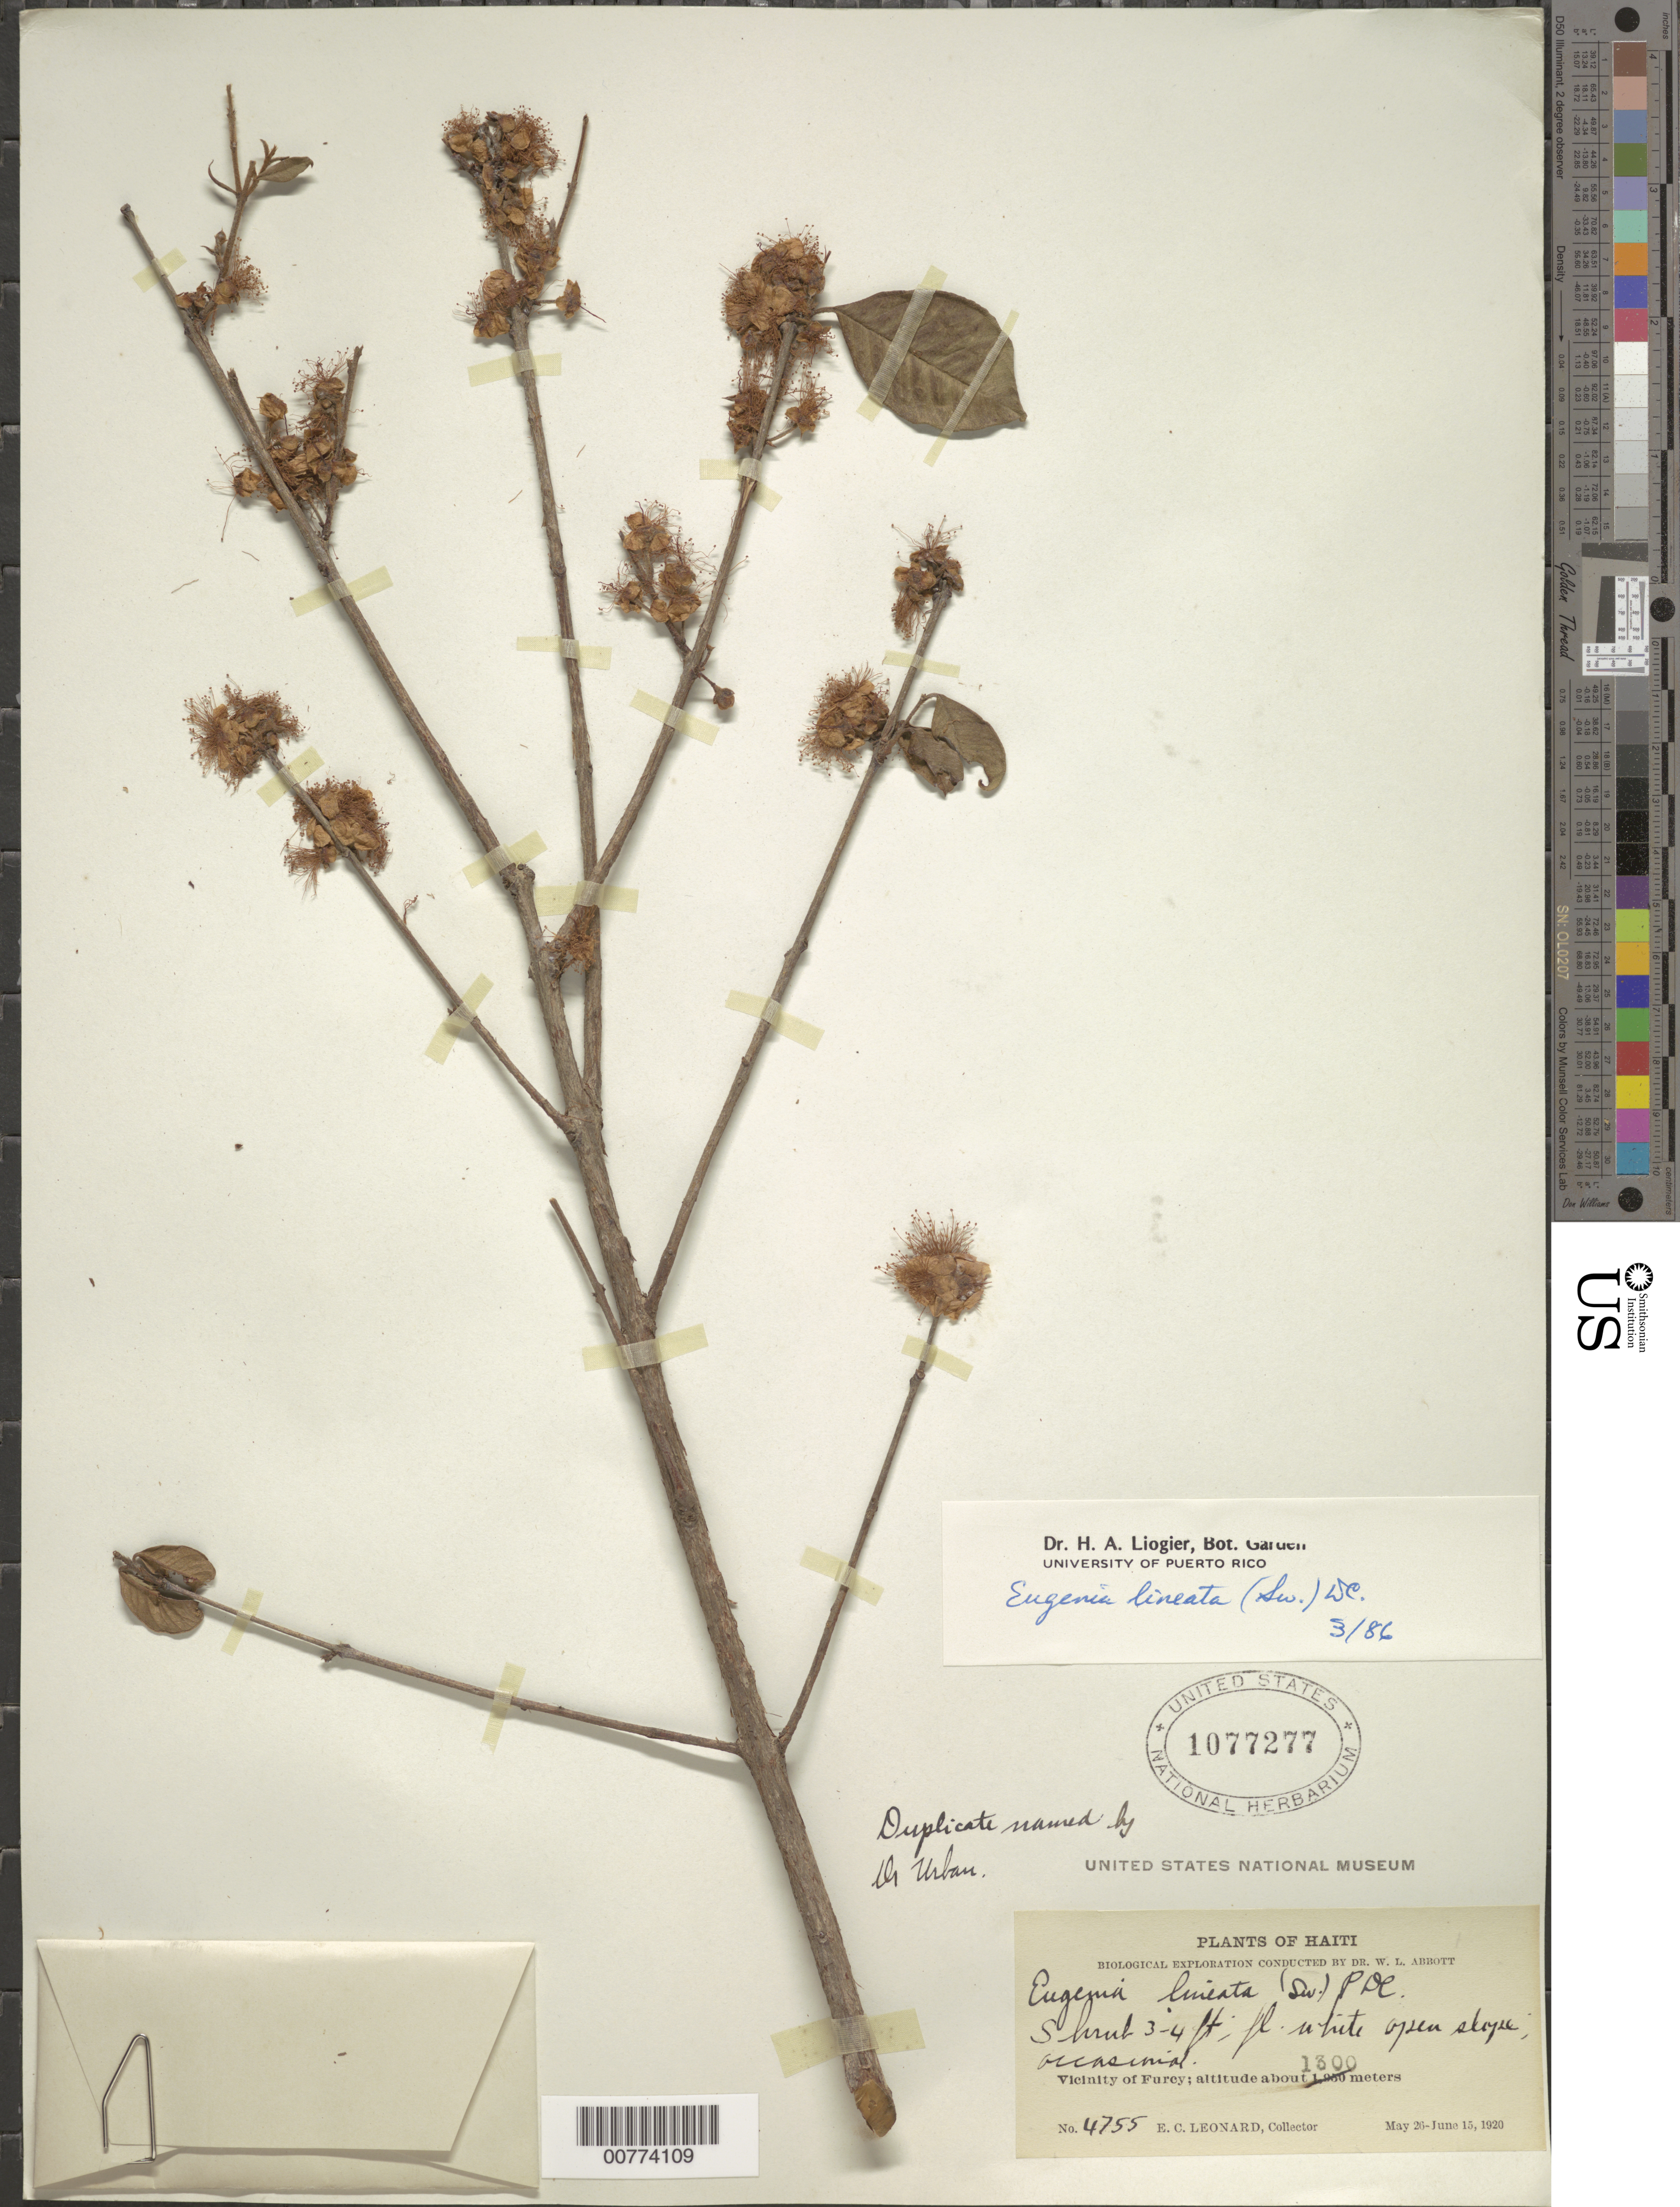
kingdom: Plantae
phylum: Tracheophyta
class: Magnoliopsida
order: Myrtales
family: Myrtaceae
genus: Eugenia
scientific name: Eugenia lineata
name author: (Sw.) DC.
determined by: Liogier, Alain H.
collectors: E. C. Leonard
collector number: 4755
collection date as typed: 26 May 1920 15 Jun 1920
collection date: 1920-05-26/1920-06-15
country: Haiti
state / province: Ouest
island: Hispaniola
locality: Vicinity of Furcy.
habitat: Open slope.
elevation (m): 1300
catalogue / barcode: US 1077277